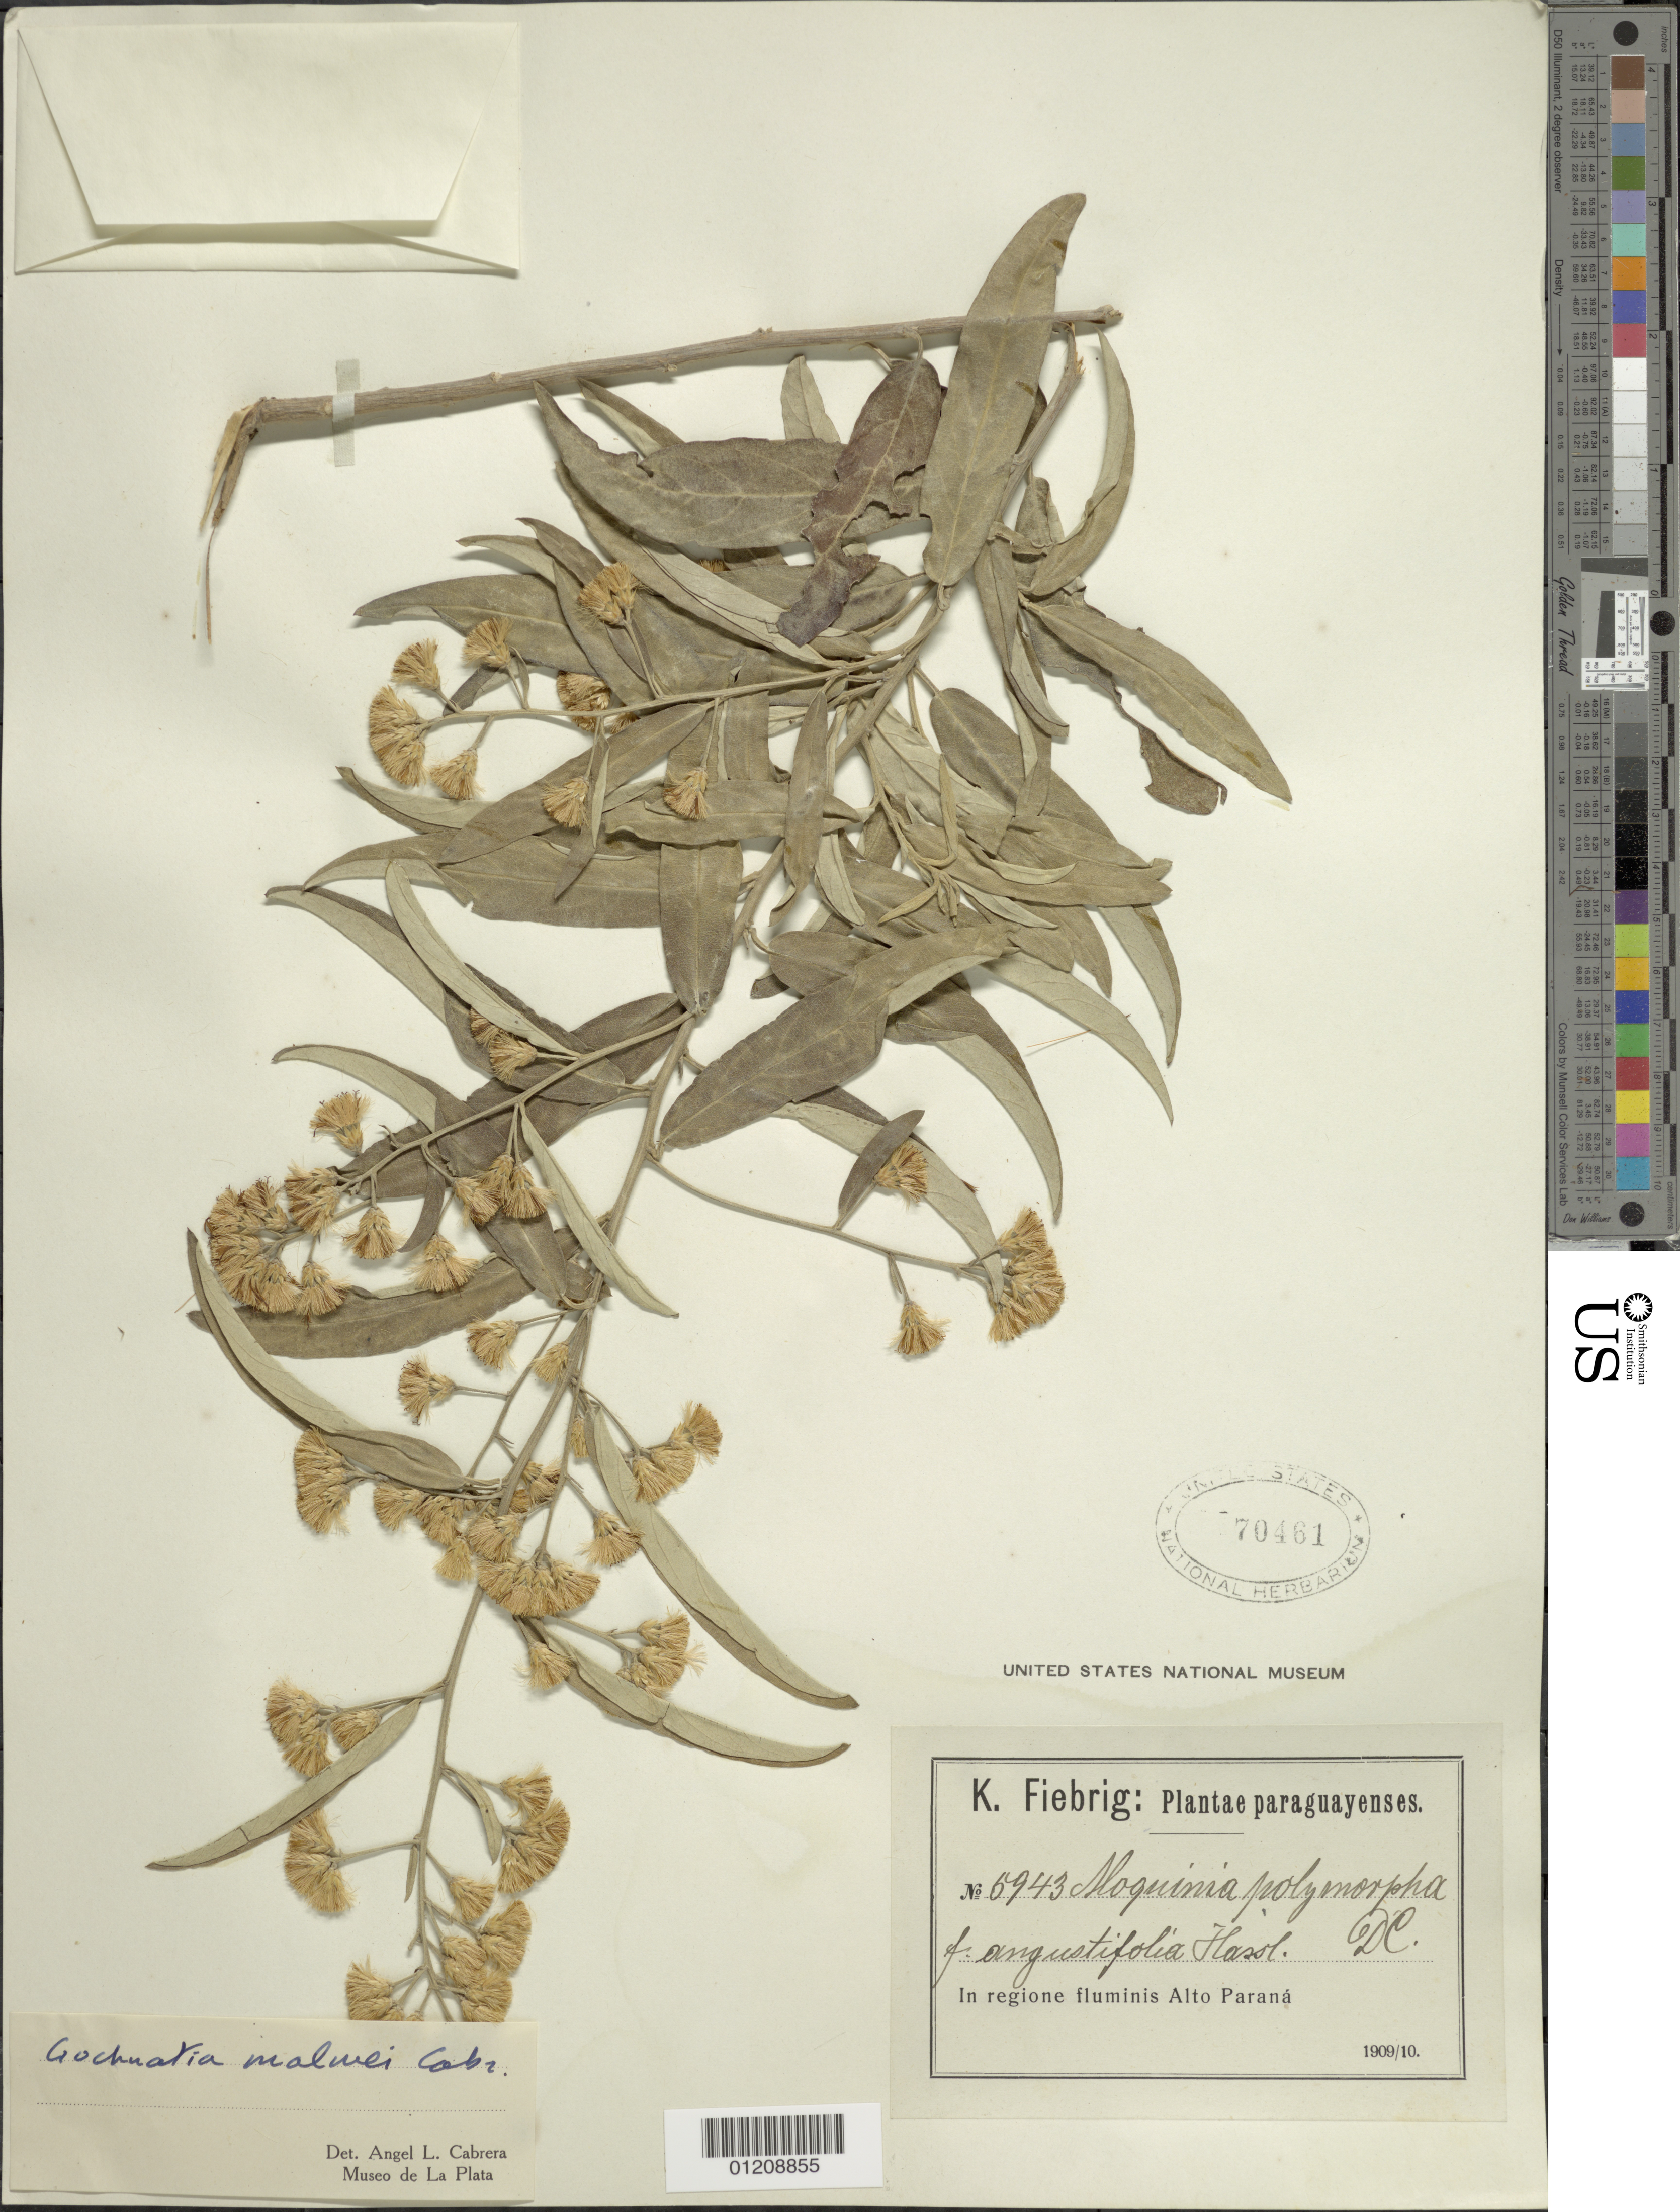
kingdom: Plantae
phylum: Tracheophyta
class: Magnoliopsida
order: Asterales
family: Asteraceae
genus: Moquiniastrum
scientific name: Moquiniastrum polymorphum subsp. ceanothifolium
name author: (Less.) G. Sancho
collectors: K. Fiebrig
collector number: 6943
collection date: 1909/1910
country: Paraguay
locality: in regione fluminis Alto Parana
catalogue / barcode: US 70461